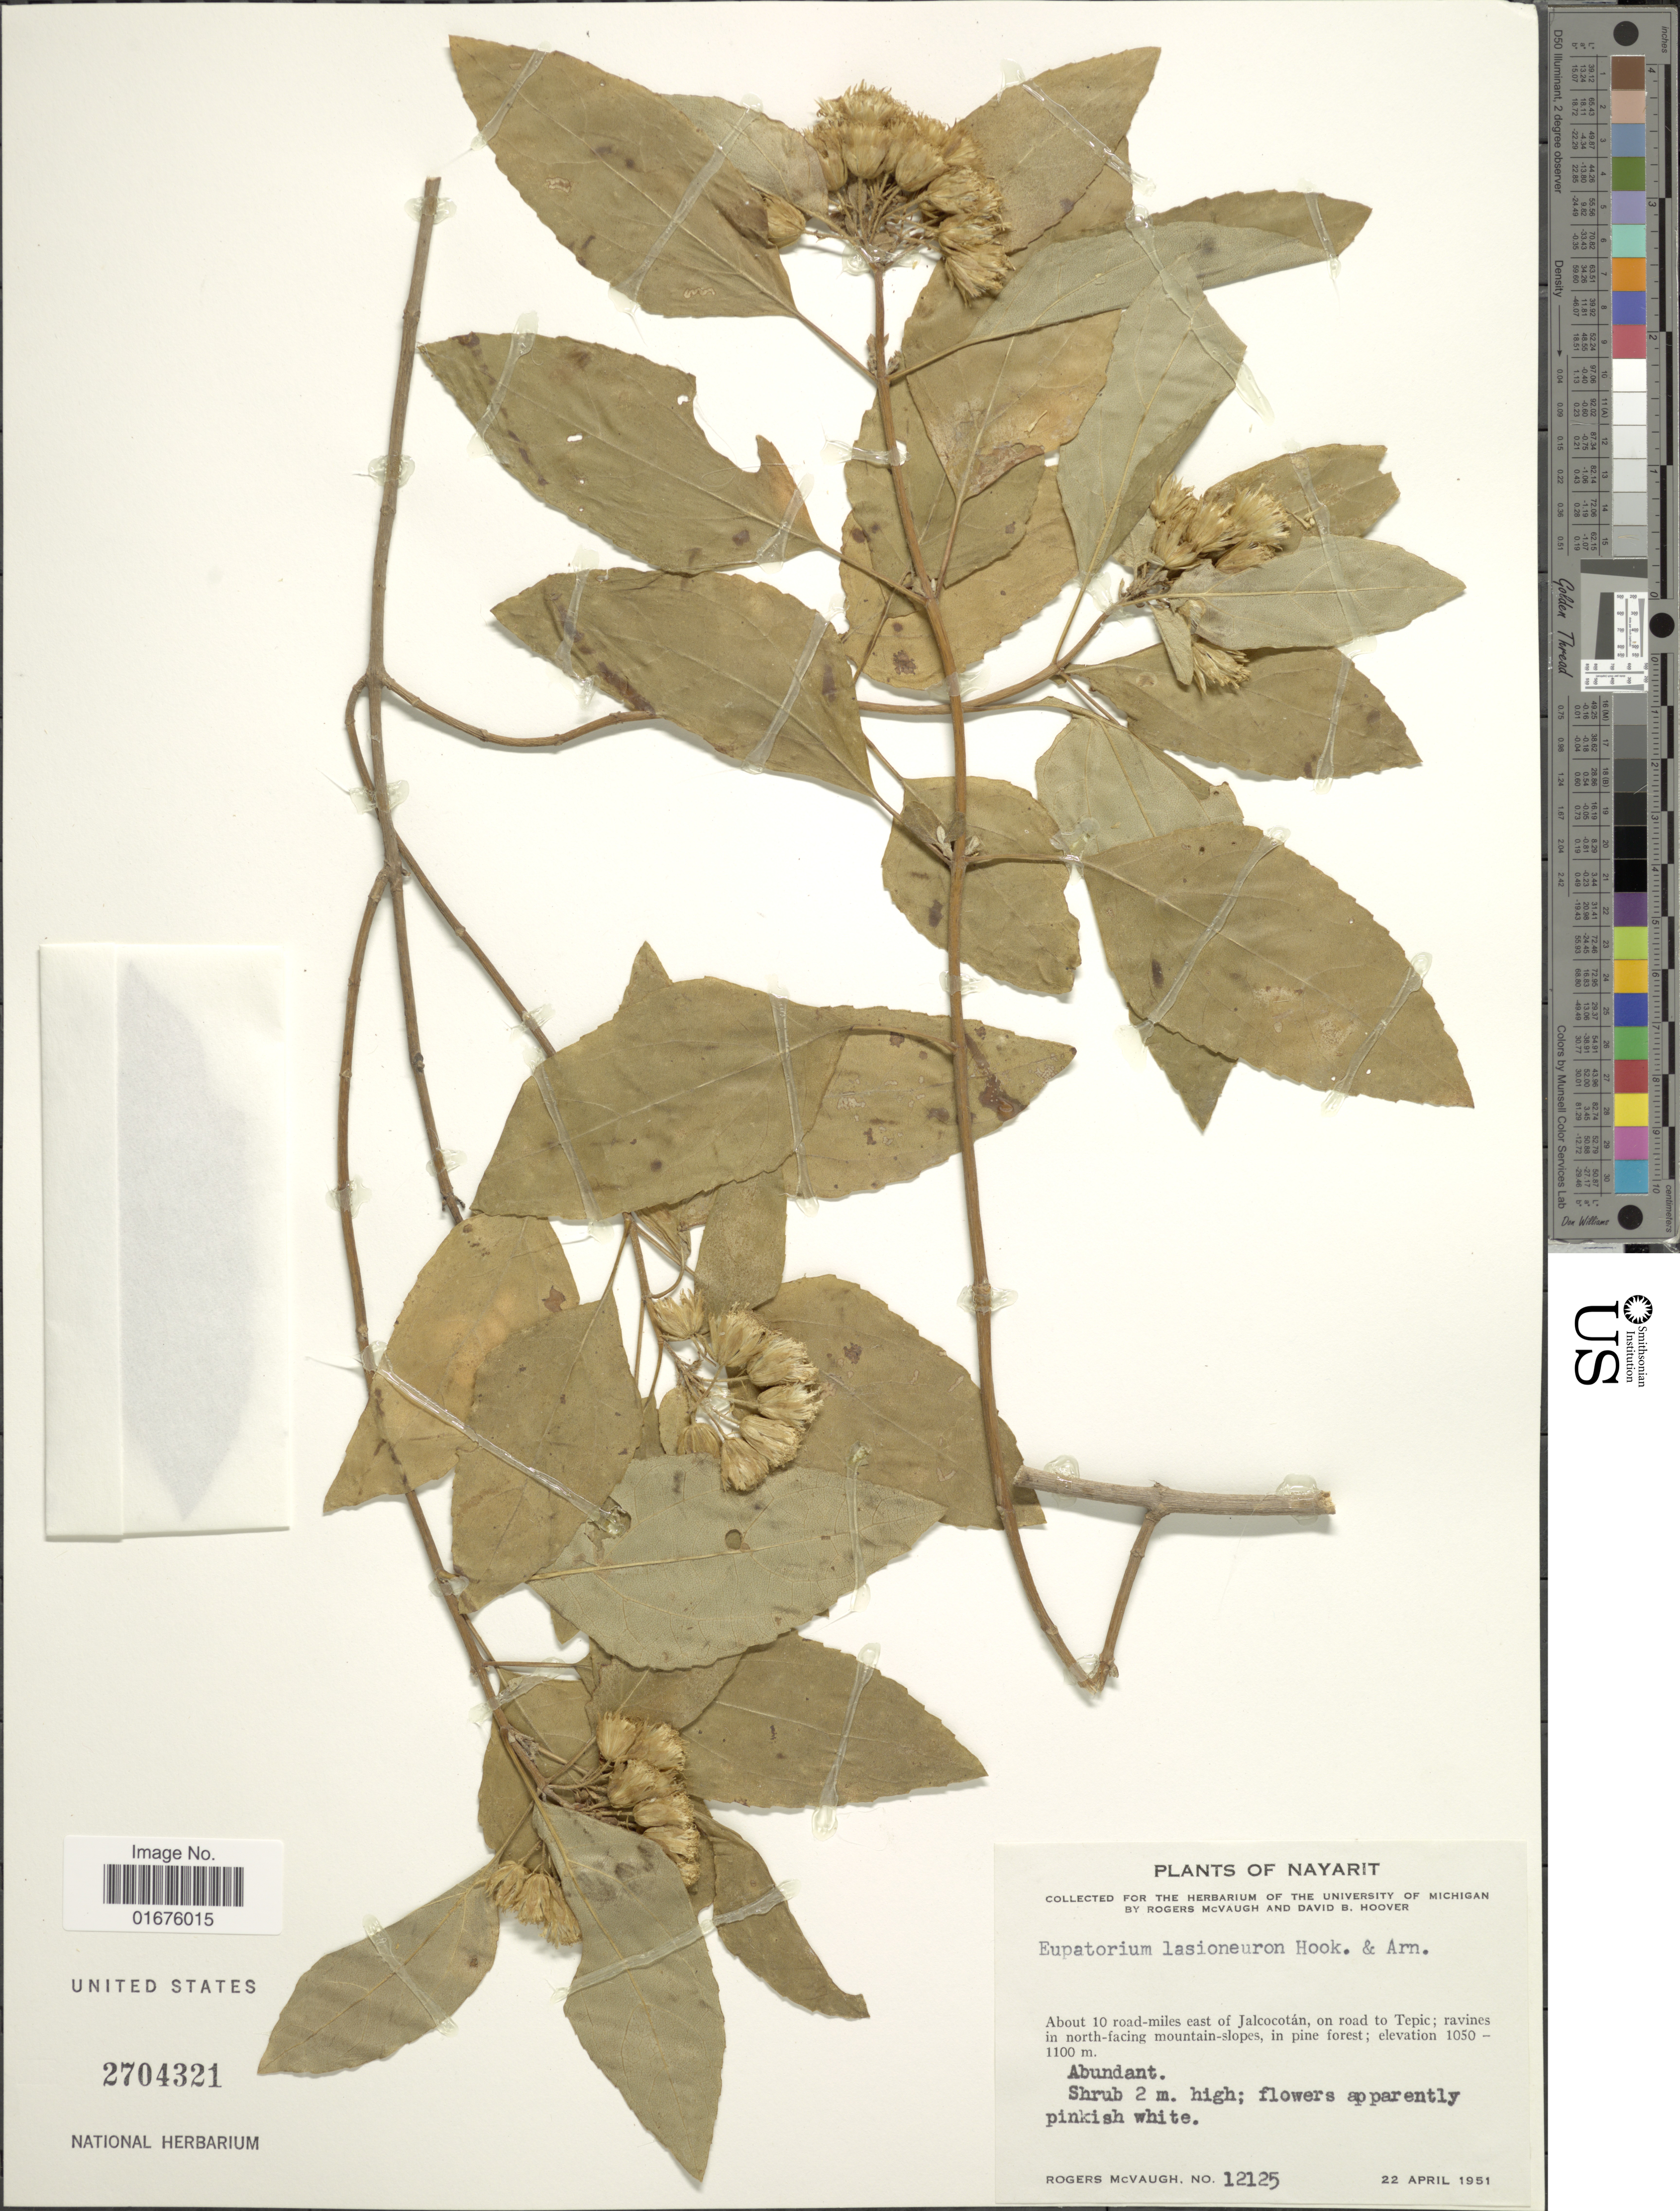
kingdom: Plantae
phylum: Tracheophyta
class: Magnoliopsida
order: Asterales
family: Asteraceae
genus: Ageratina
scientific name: Ageratina lasioneura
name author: (Hook. & Arn.) R.M. King & H. Rob.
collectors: R. McVaugh & D. B. Hoover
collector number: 12125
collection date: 1951-04-22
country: Mexico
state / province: Nayarit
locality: About 10 road-miles east of Jalcocotán, on road to Tepic; ravines in north-facing mountain slopes, in pine-forest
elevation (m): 1050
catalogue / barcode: US 2704321